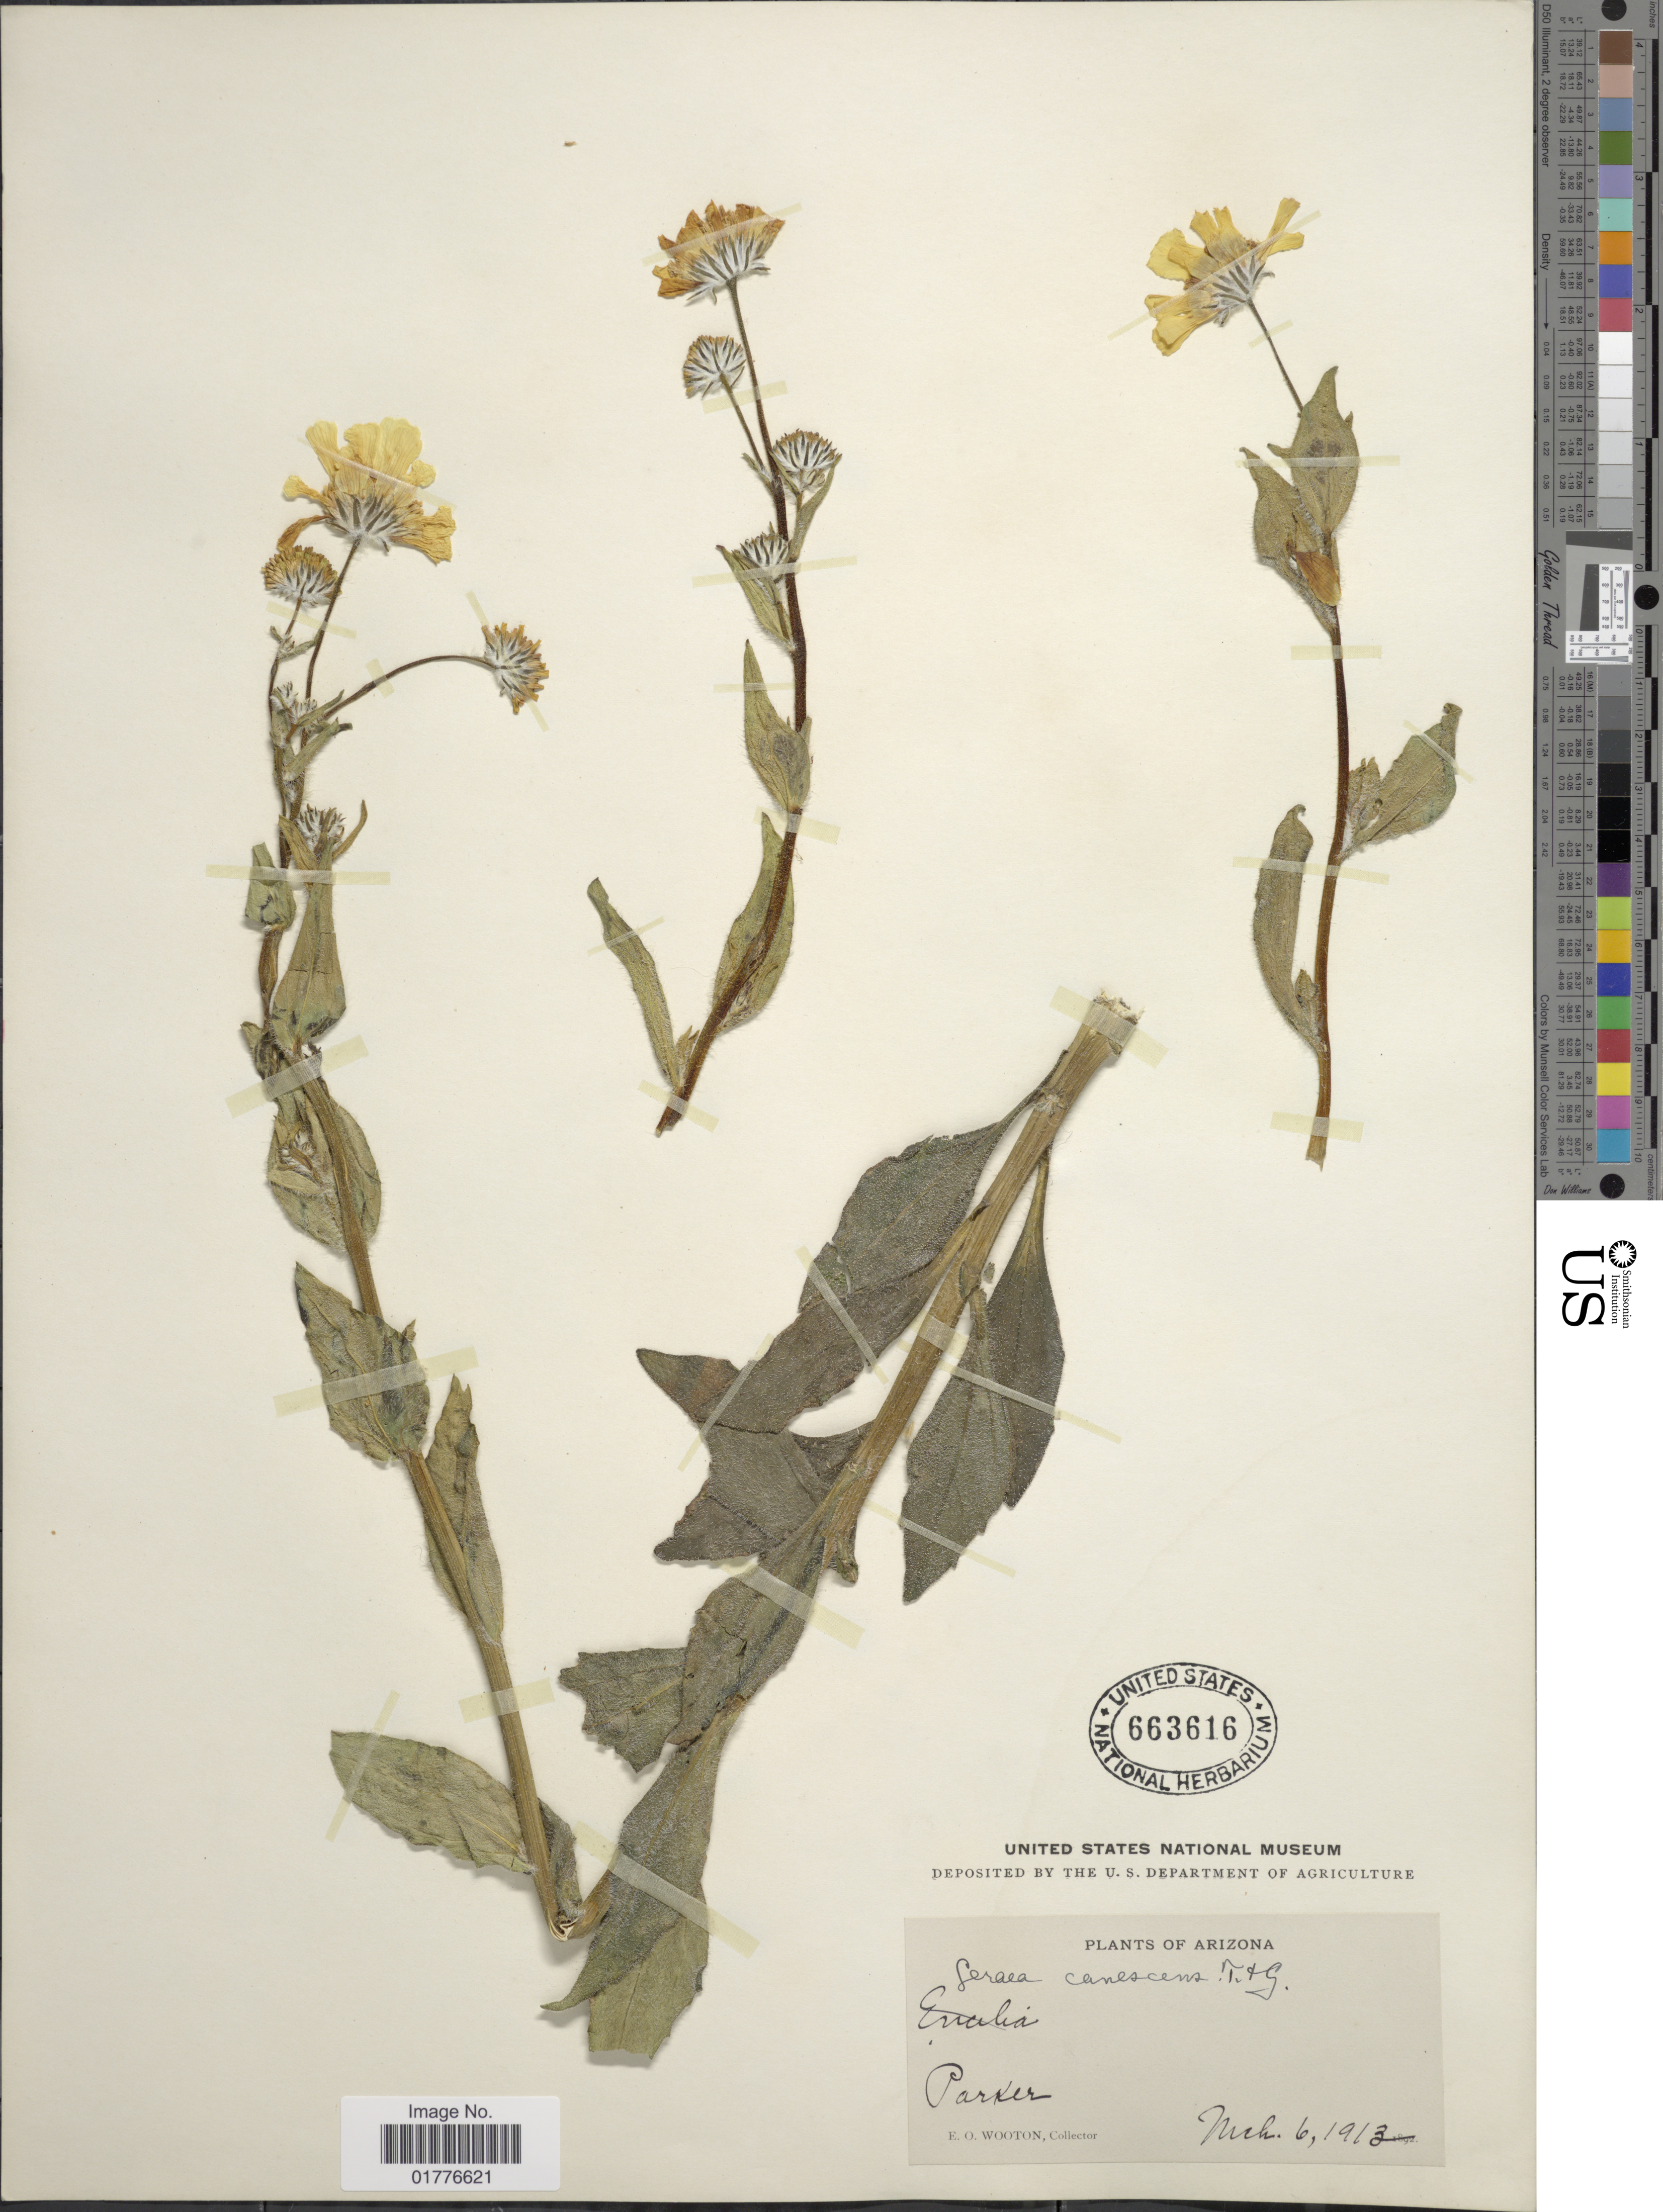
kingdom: Plantae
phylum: Tracheophyta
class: Magnoliopsida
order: Asterales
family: Asteraceae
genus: Geraea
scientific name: Geraea canescens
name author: Torr. & A. Gray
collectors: E. O. Wooton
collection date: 1913-03-06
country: United States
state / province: Arizona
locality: Parker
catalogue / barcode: US 663616